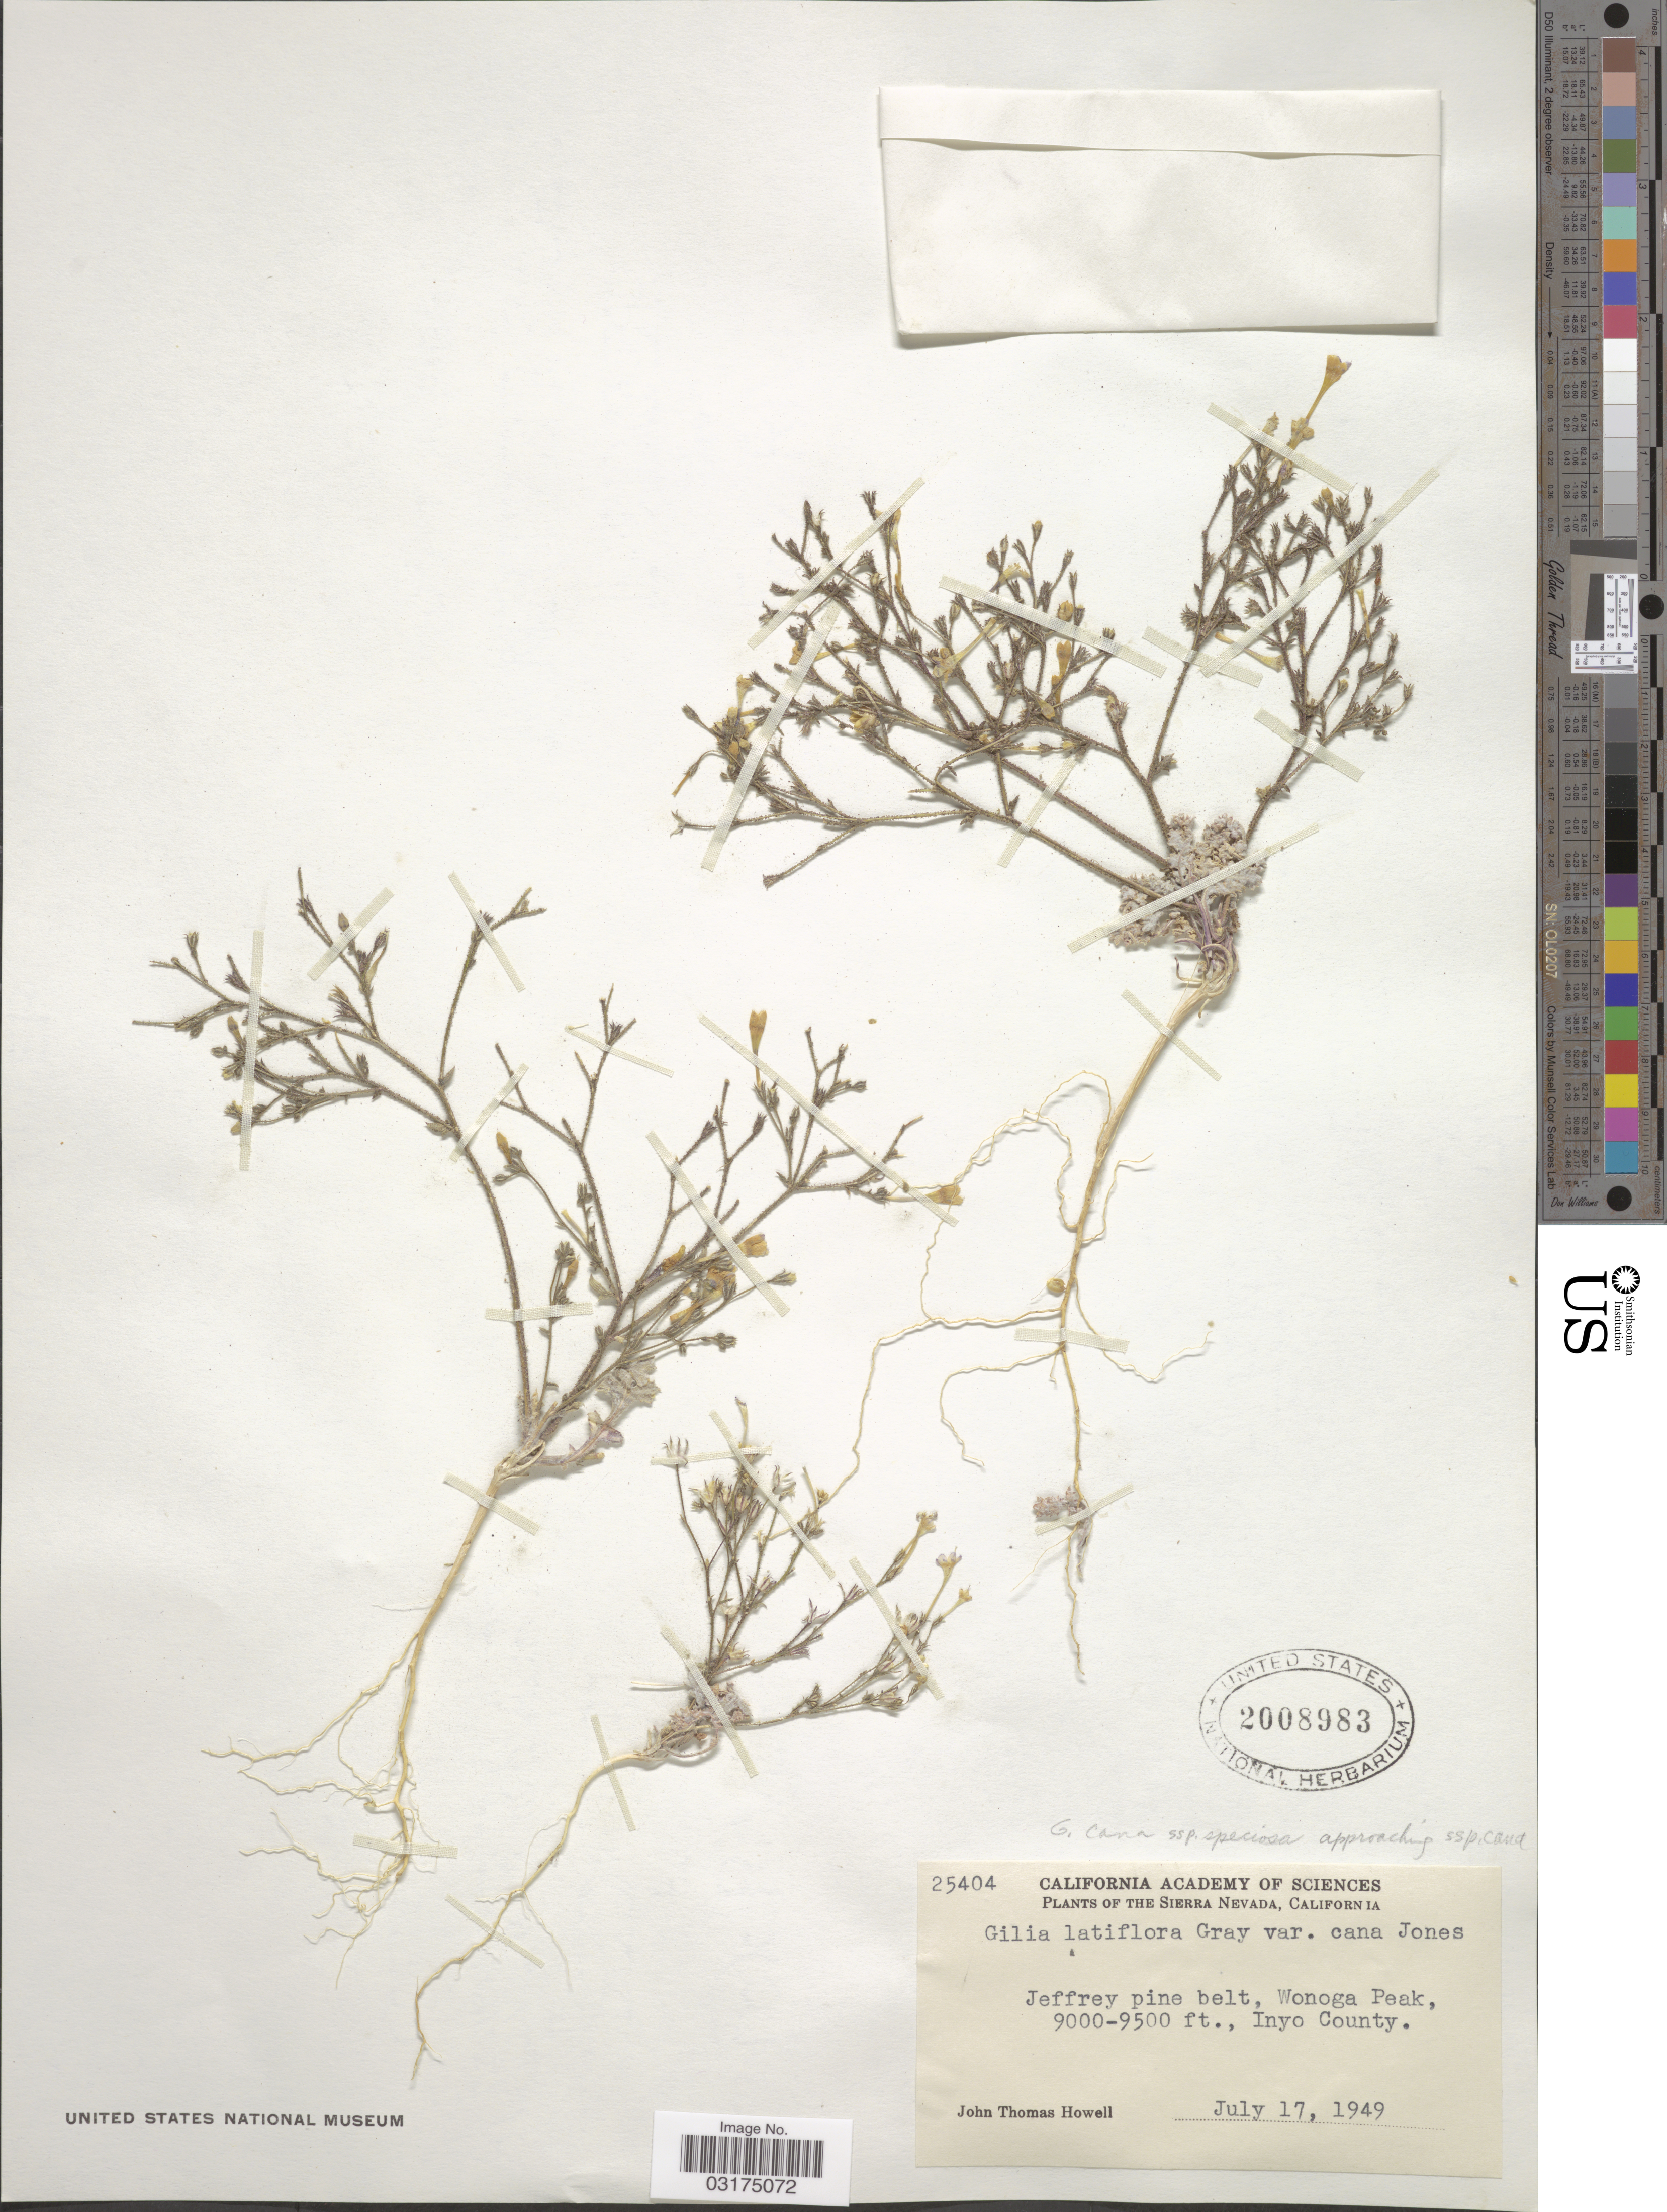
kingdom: Plantae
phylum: Tracheophyta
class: Magnoliopsida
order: Ericales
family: Polemoniaceae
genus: Gilia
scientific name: Gilia cana subsp. speciosa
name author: (Jeps.) A.D. Grant & V.E. Grant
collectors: J. T. Howell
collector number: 25404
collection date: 1949-07-17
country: United States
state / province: California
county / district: Inyo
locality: The Sierra Nevada. Jeffrey pine belt, Wonoga Peak, Inyo County.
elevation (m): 2743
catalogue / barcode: US 2008983